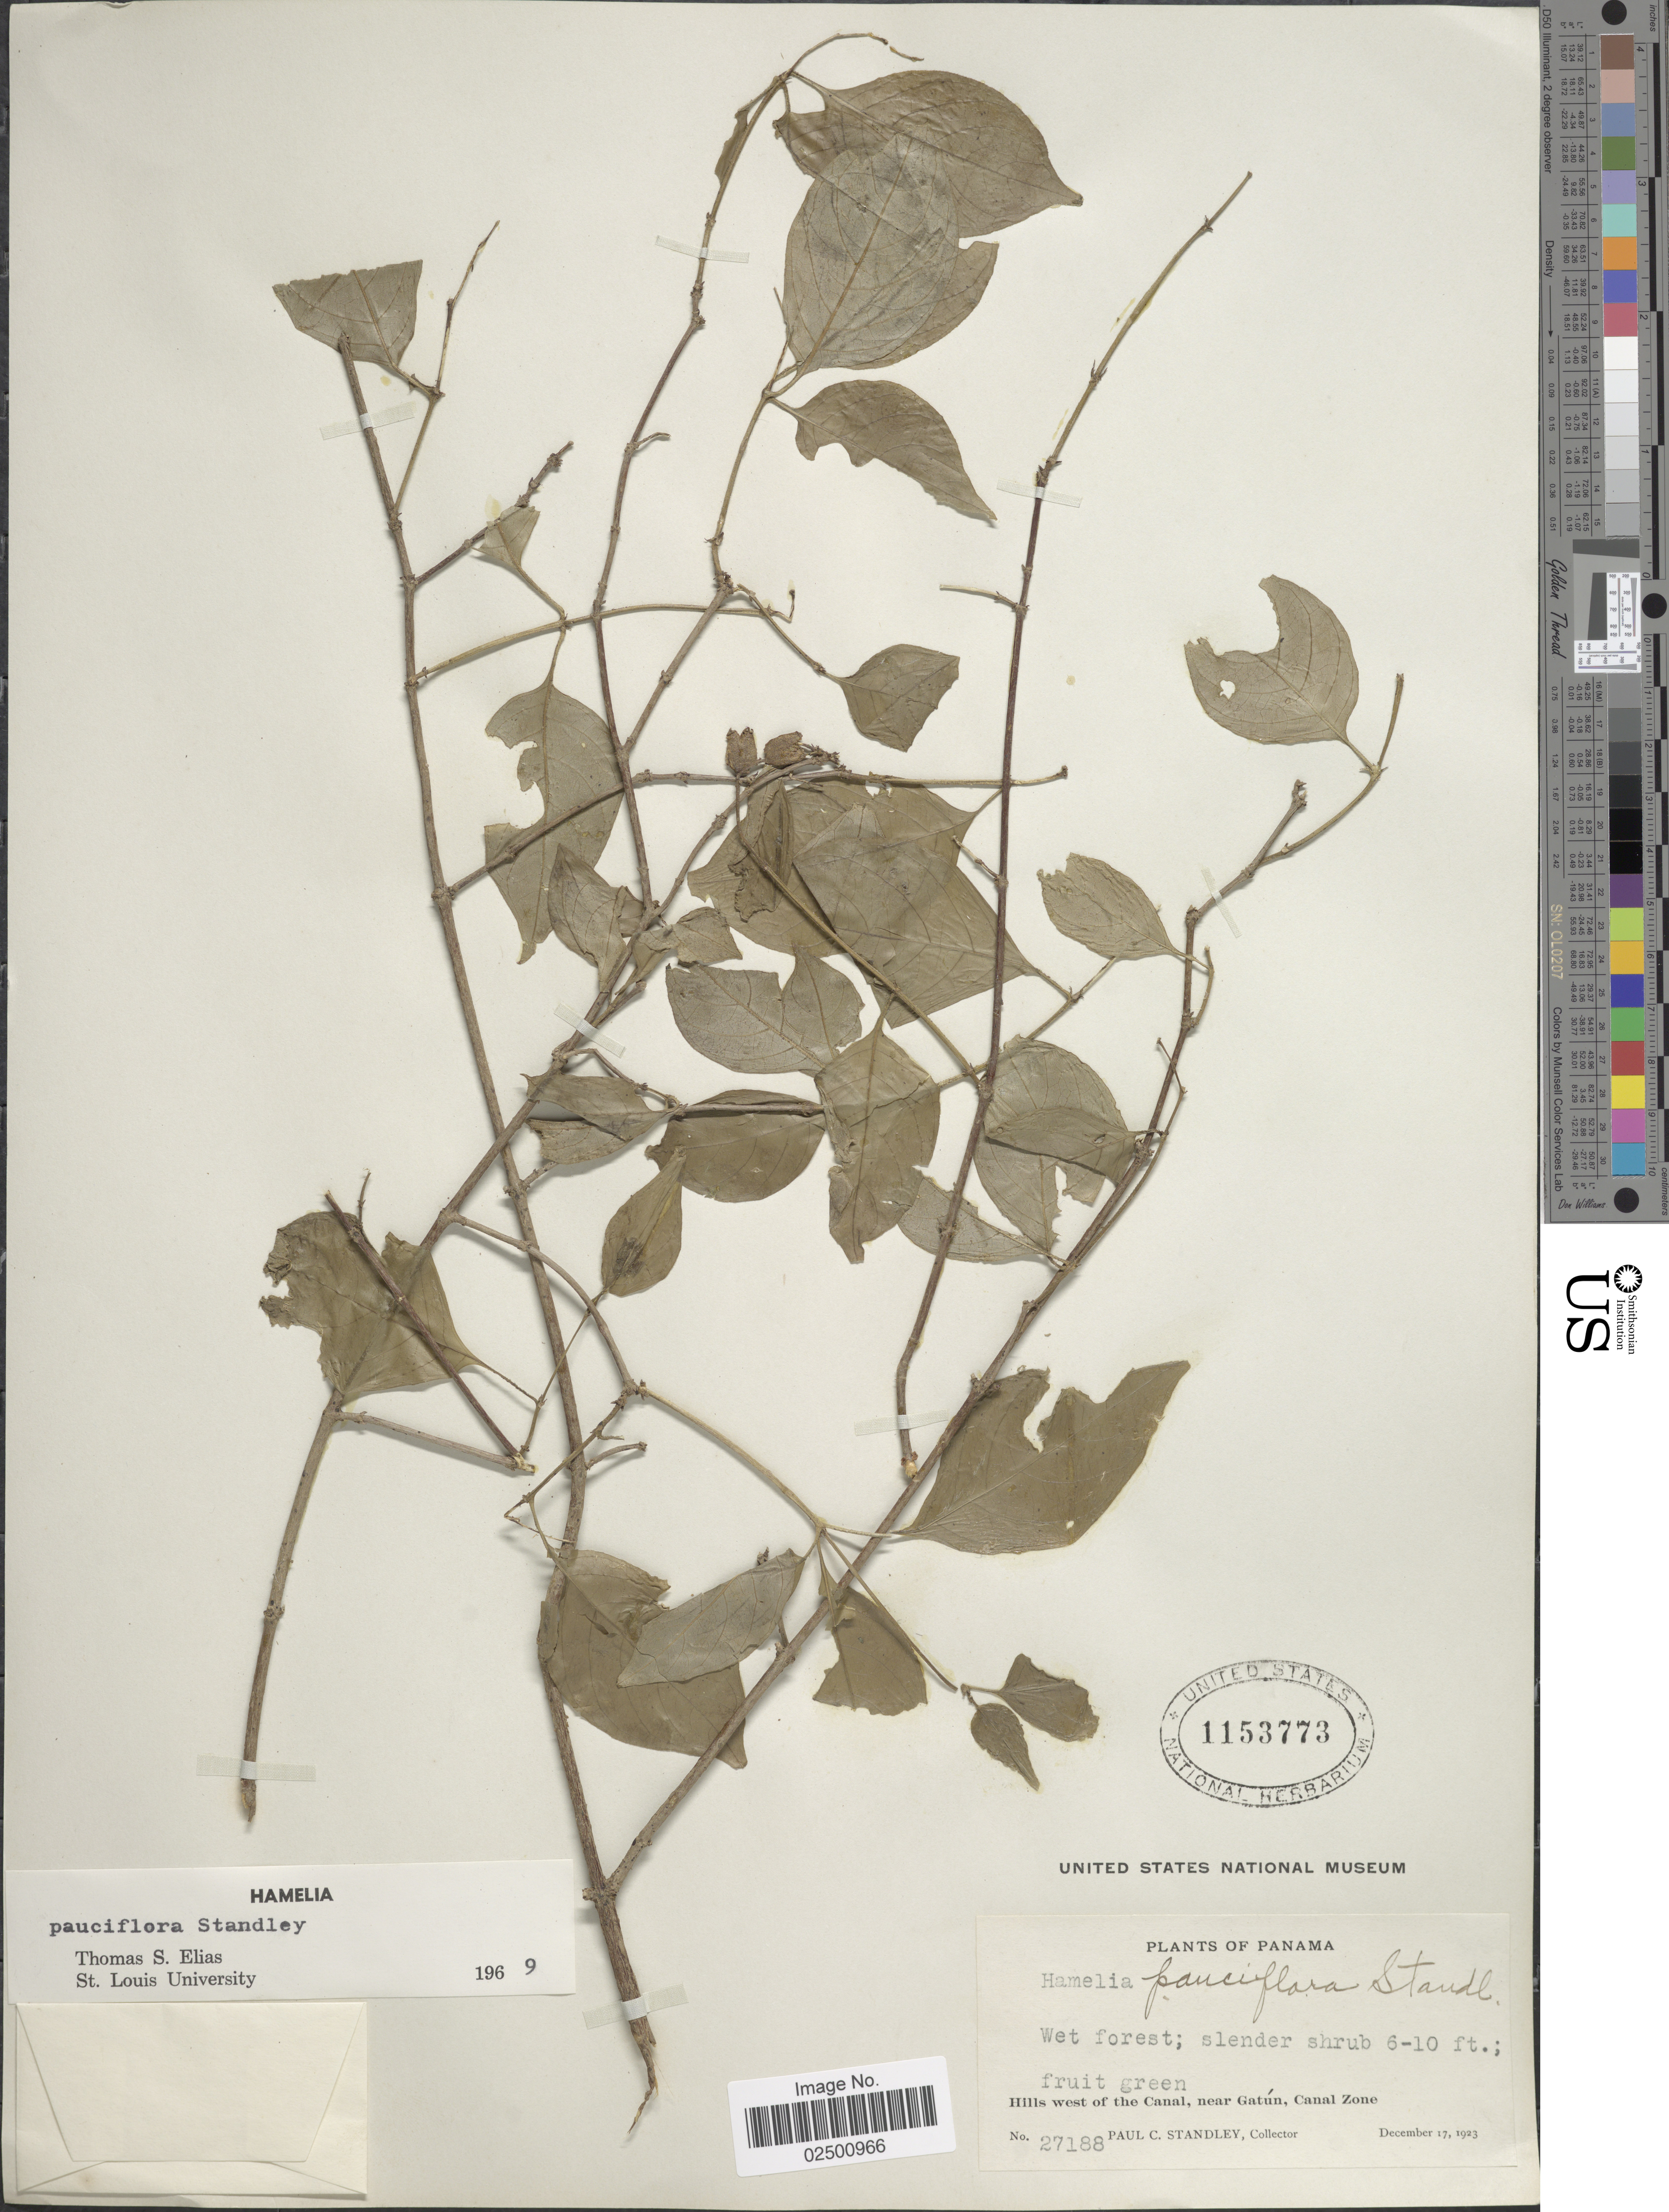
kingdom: Plantae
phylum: Tracheophyta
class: Magnoliopsida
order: Gentianales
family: Rubiaceae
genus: Hamelia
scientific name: Hamelia pauciflora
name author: Standl.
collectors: P. C. Standley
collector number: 27188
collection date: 1923-12-17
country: Panama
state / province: Colón / Panamá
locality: Hills west of the Canal, near Gatun, Canal Zone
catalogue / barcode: US 1153773